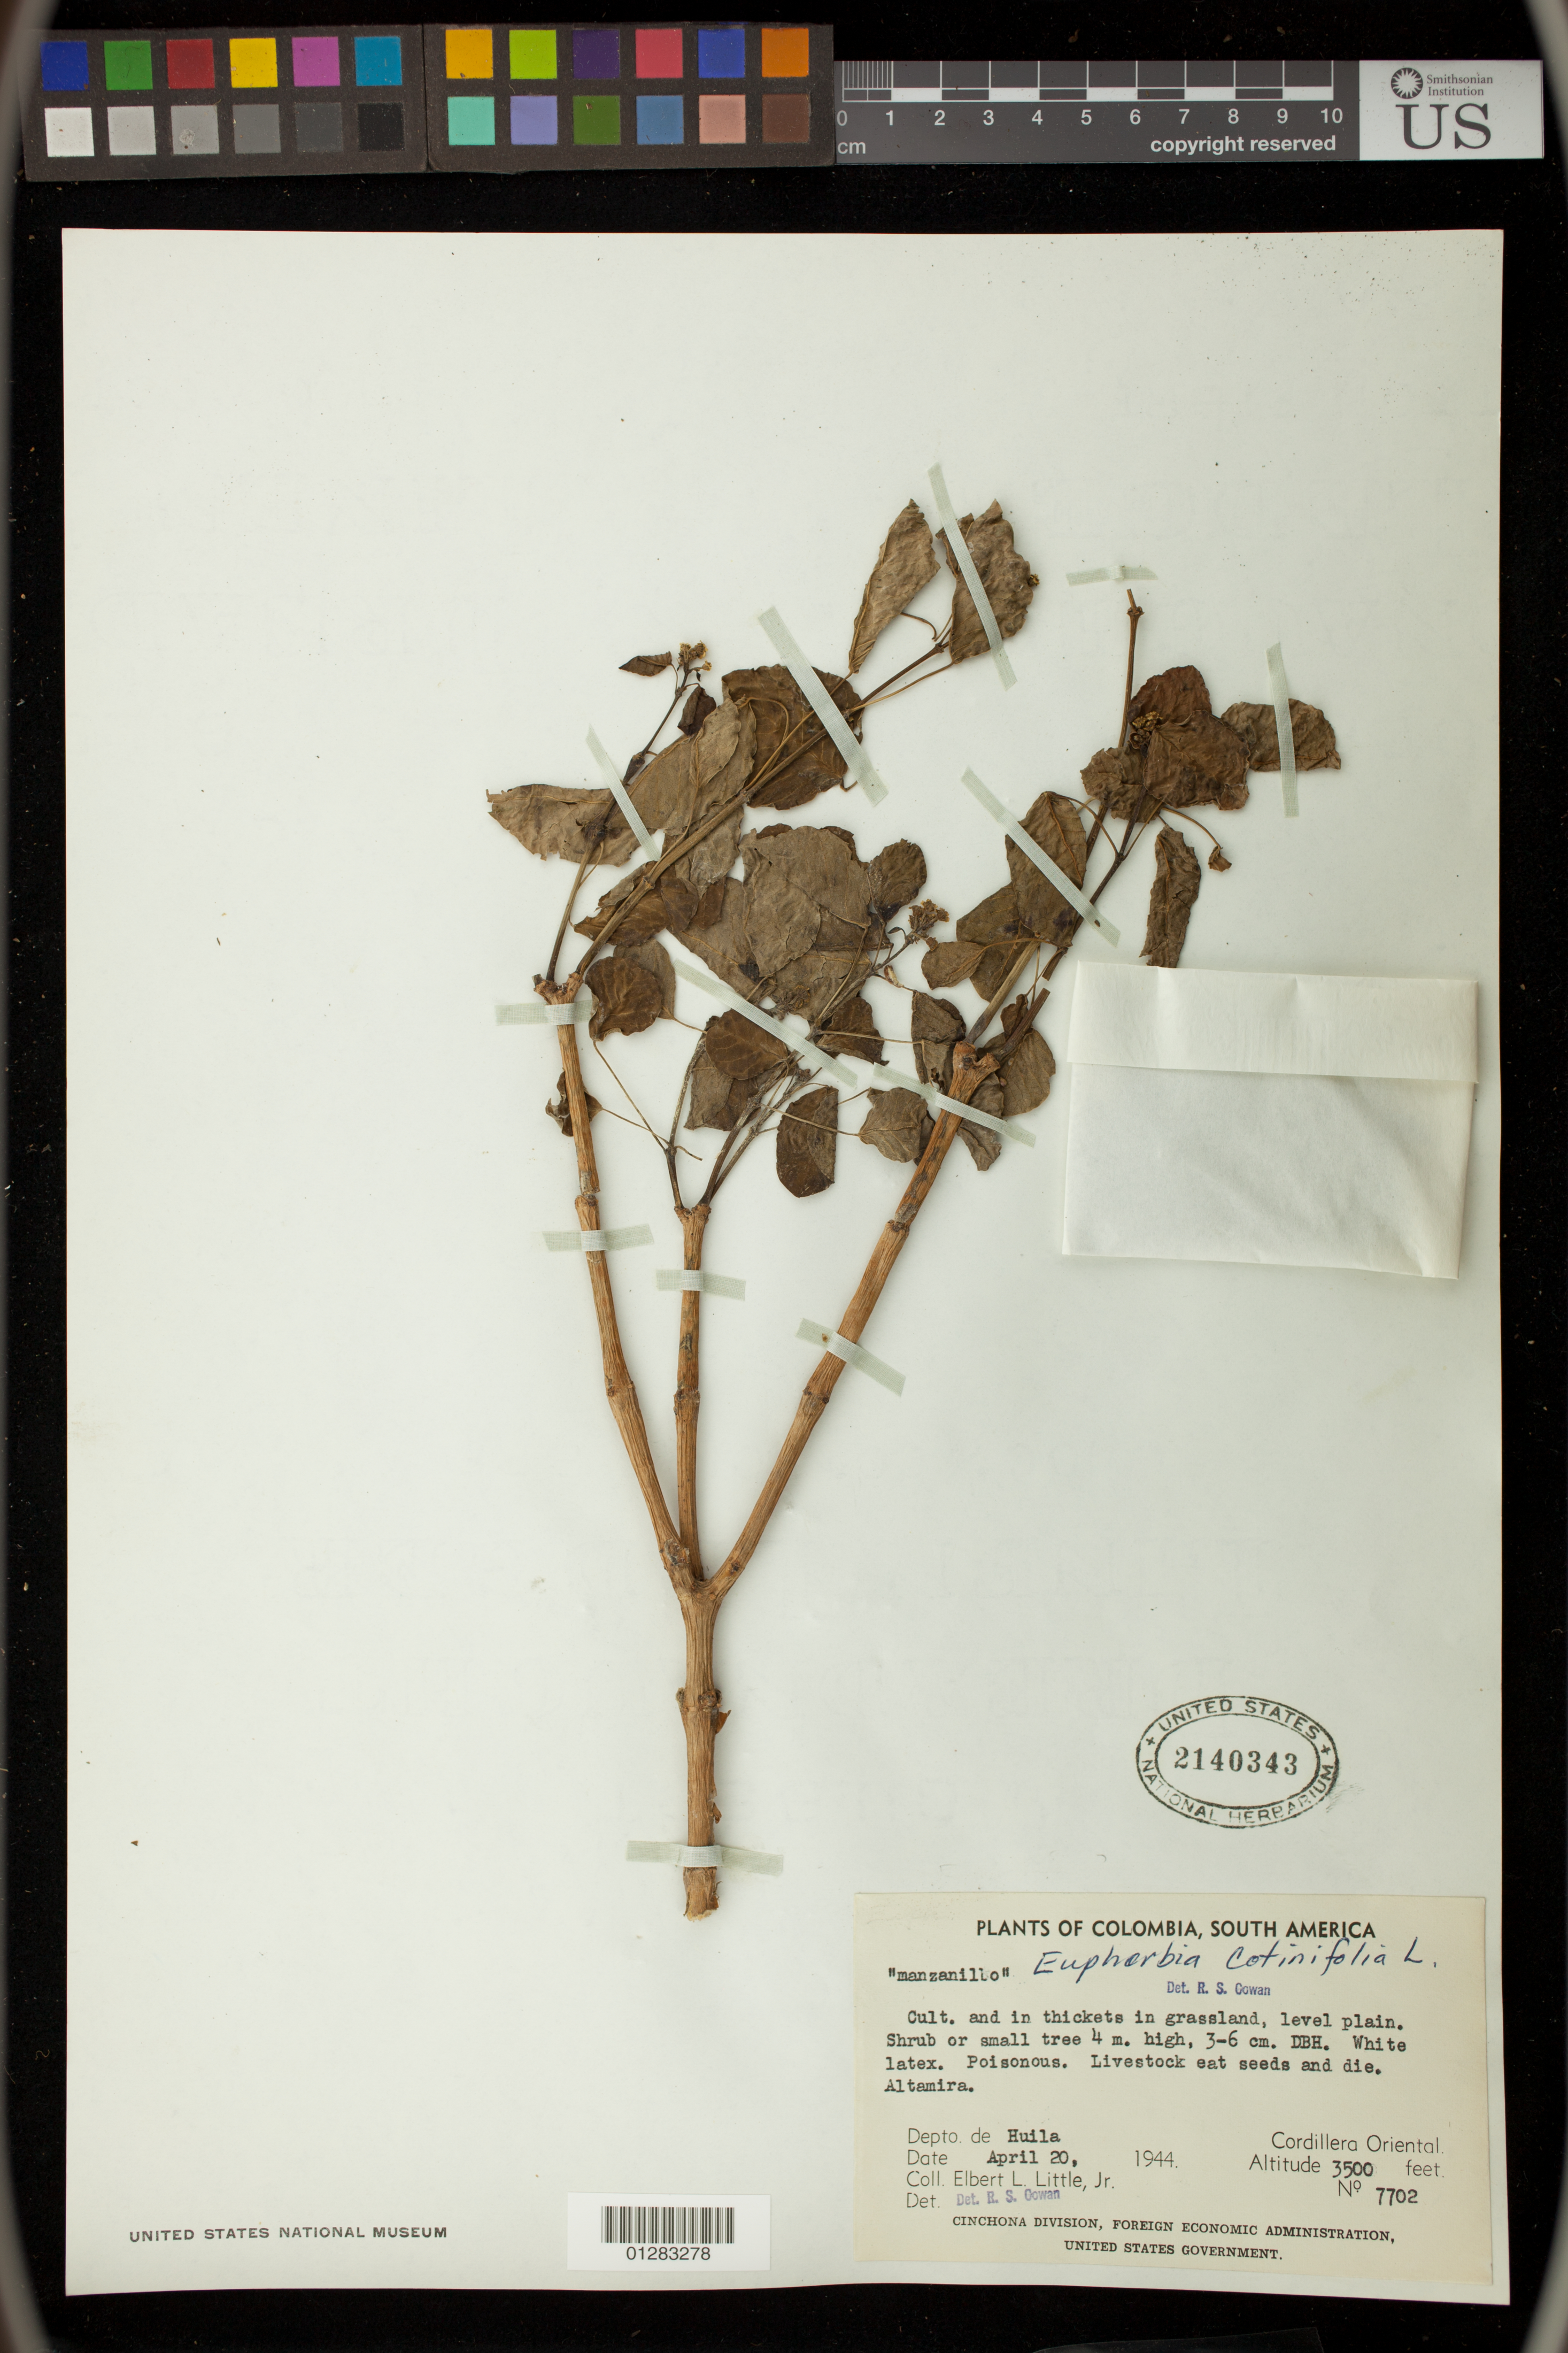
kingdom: Plantae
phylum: Tracheophyta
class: Magnoliopsida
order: Malpighiales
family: Euphorbiaceae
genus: Euphorbia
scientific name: Euphorbia cotinifolia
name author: L.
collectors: E. L. Little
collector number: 7702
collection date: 1944-04-20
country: Colombia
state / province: Huila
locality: Altamira. Cordillera Oriental.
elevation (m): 3500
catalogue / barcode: US 2140343